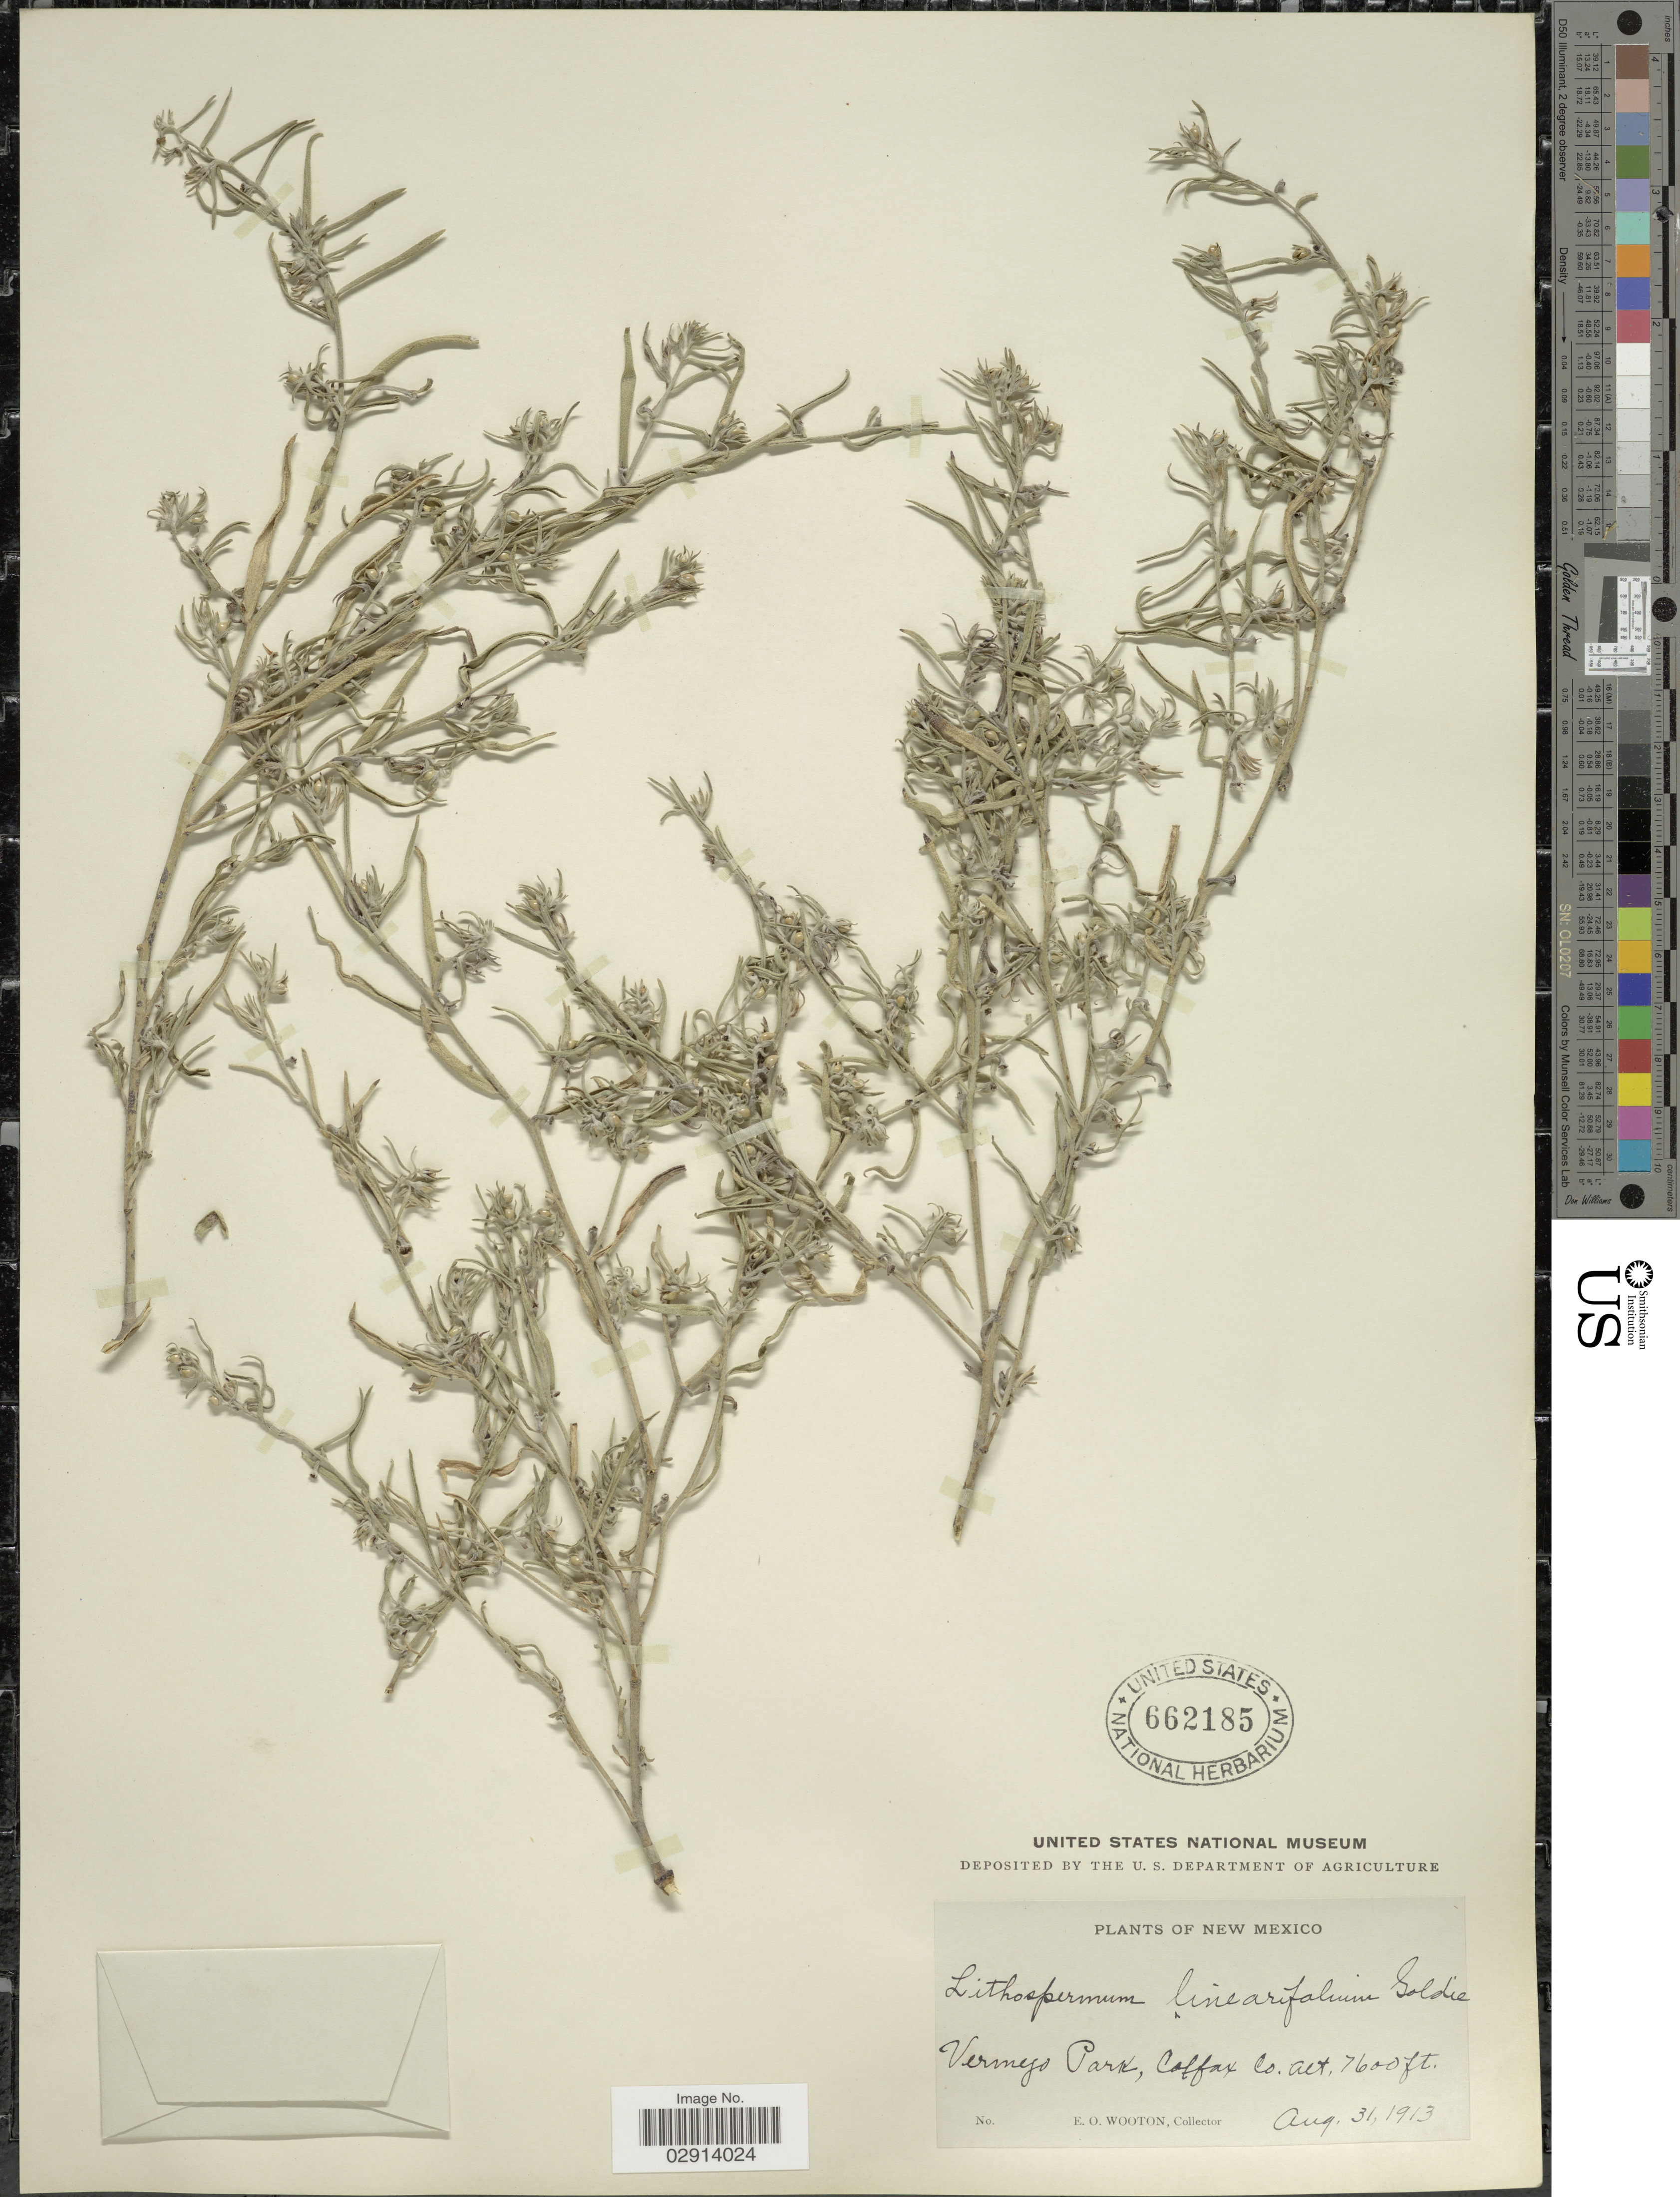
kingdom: Plantae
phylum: Tracheophyta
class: Magnoliopsida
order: Boraginales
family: Boraginaceae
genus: Lithospermum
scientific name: Lithospermum incisum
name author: Lehm.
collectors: E. O. Wooton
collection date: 1913-08-31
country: United States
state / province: New Mexico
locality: Vermejo Park, Coffax Co.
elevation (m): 2316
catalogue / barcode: US 662185